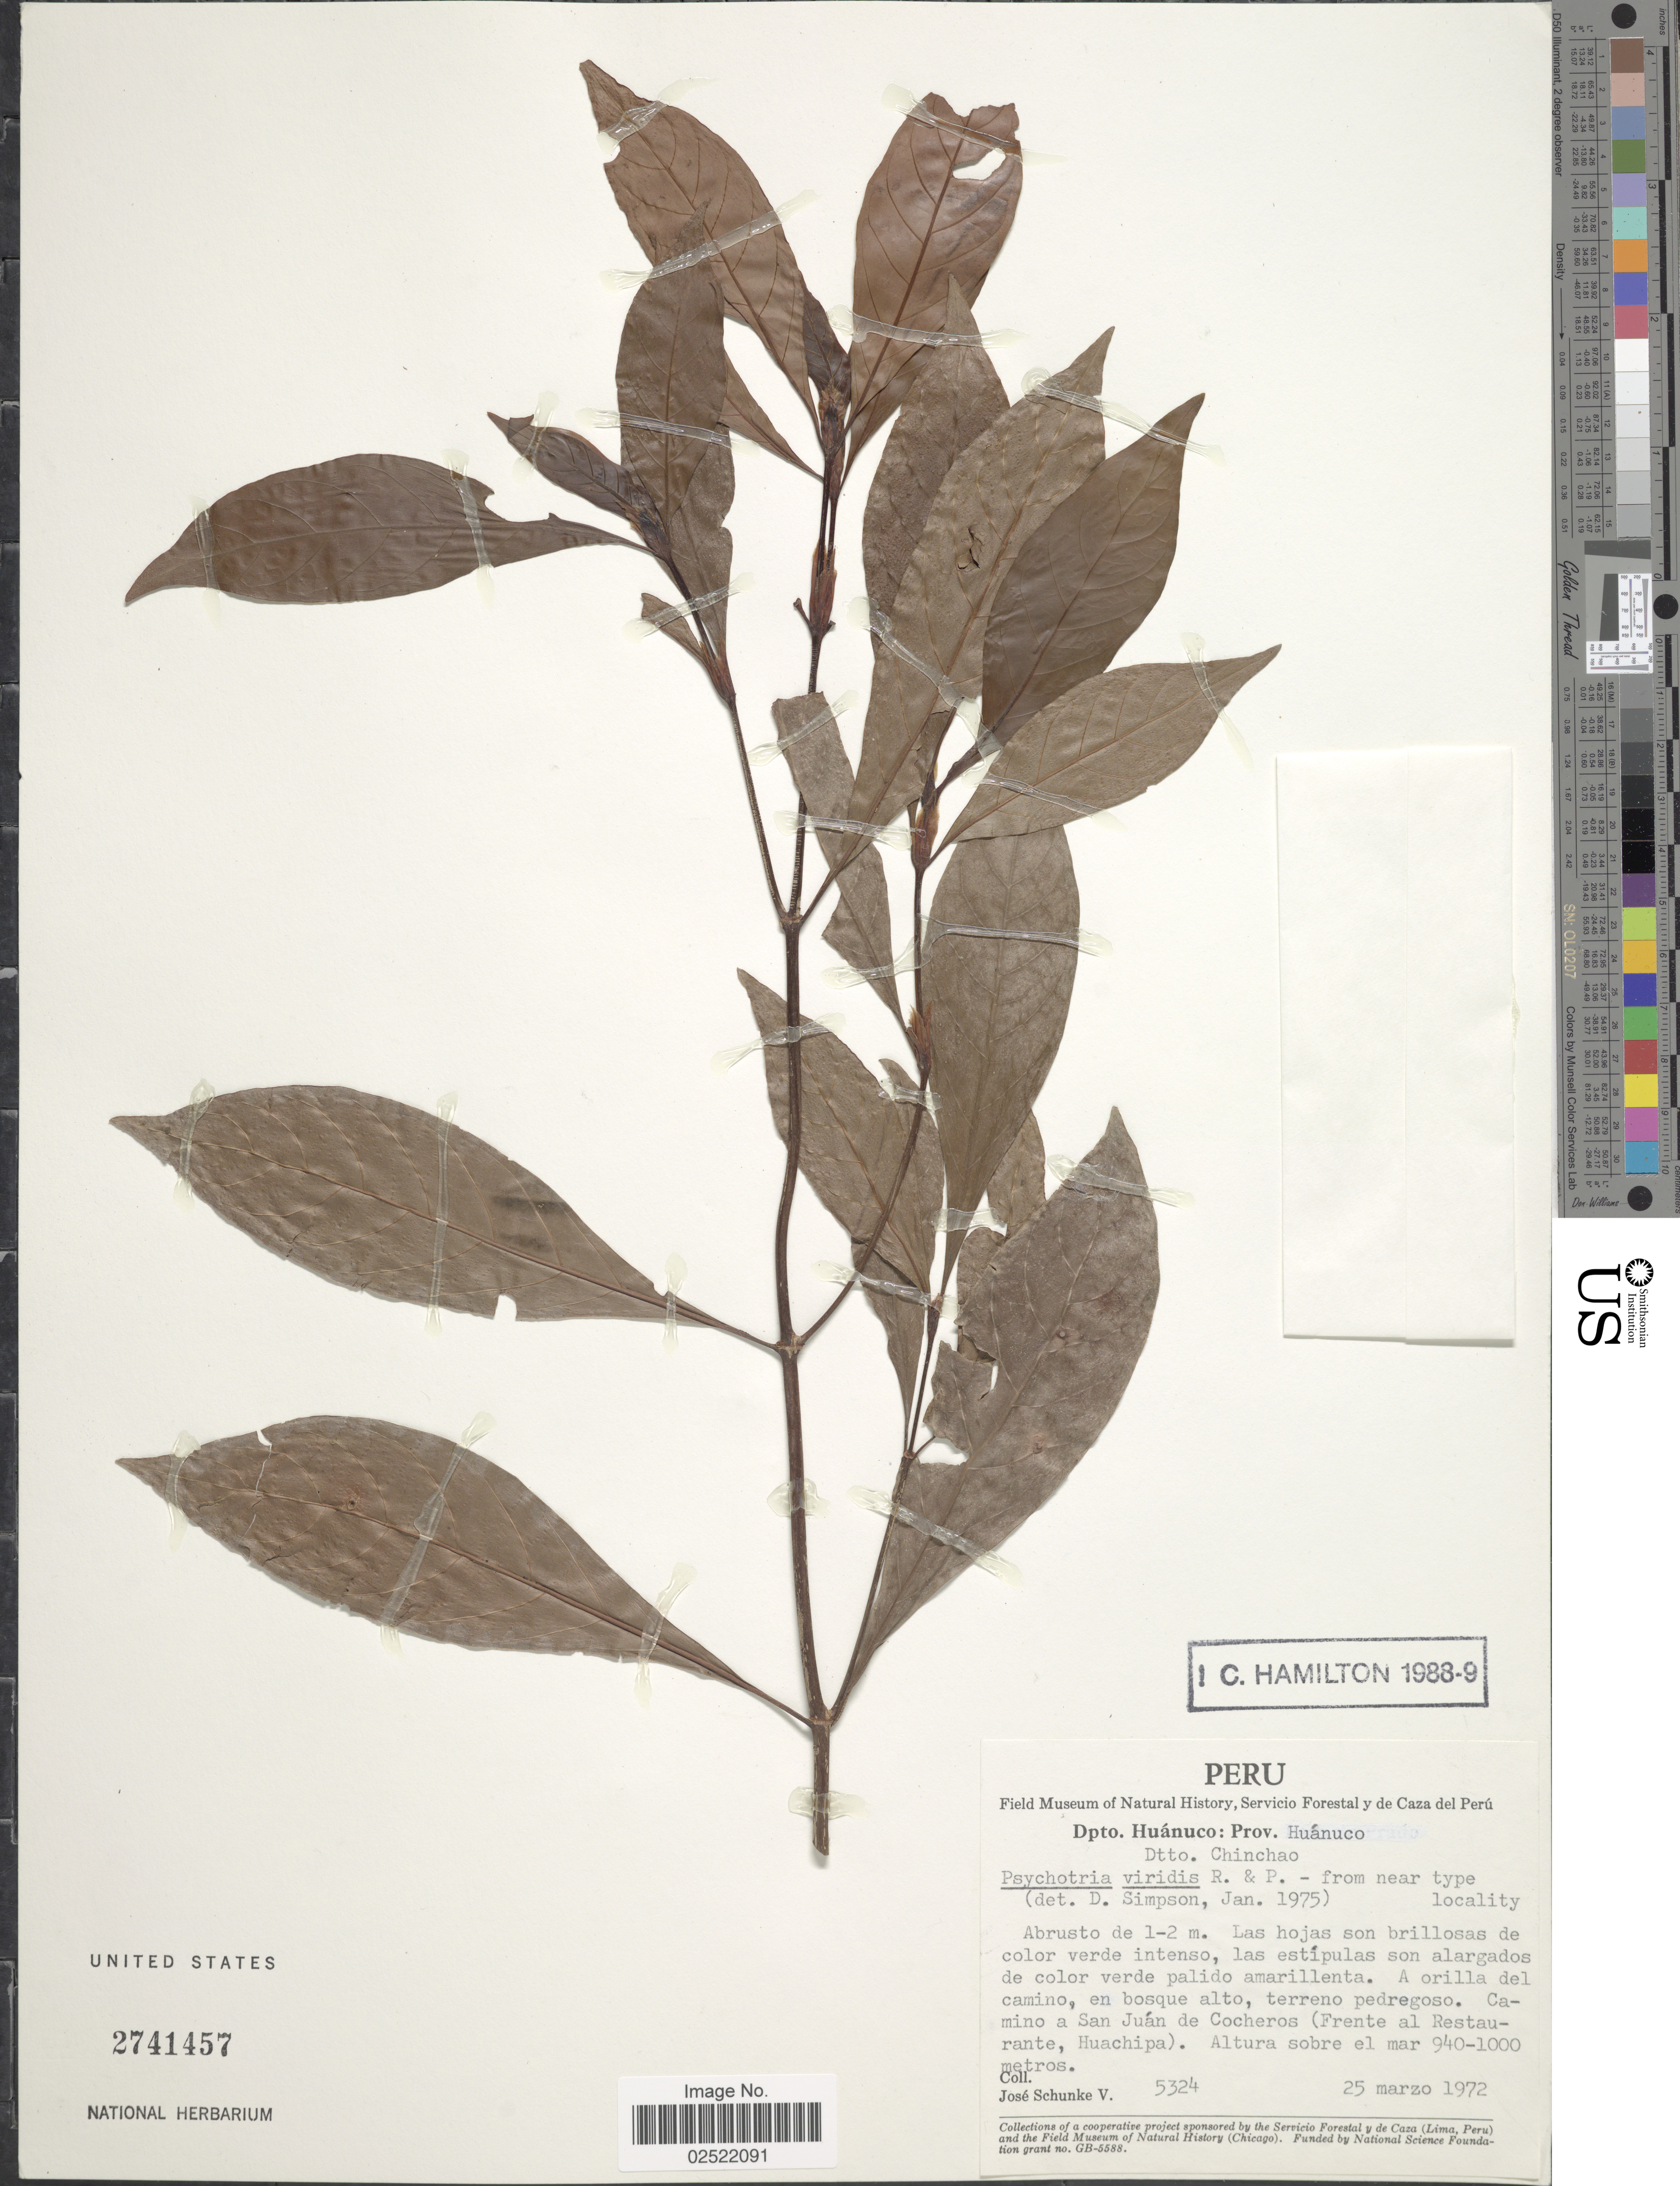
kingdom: Plantae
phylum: Tracheophyta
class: Magnoliopsida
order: Gentianales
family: Rubiaceae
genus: Psychotria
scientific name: Psychotria viridis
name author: Ruiz & Pav.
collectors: J. Schunke Vigo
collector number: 5324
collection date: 1972-03-25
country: Peru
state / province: Huánuco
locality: Prov. Huanuco. Dtto. Chinchao. Camino a San Juan de Cocheros (Frente al Restaurante, Huachipa)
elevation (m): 940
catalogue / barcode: US 2741457